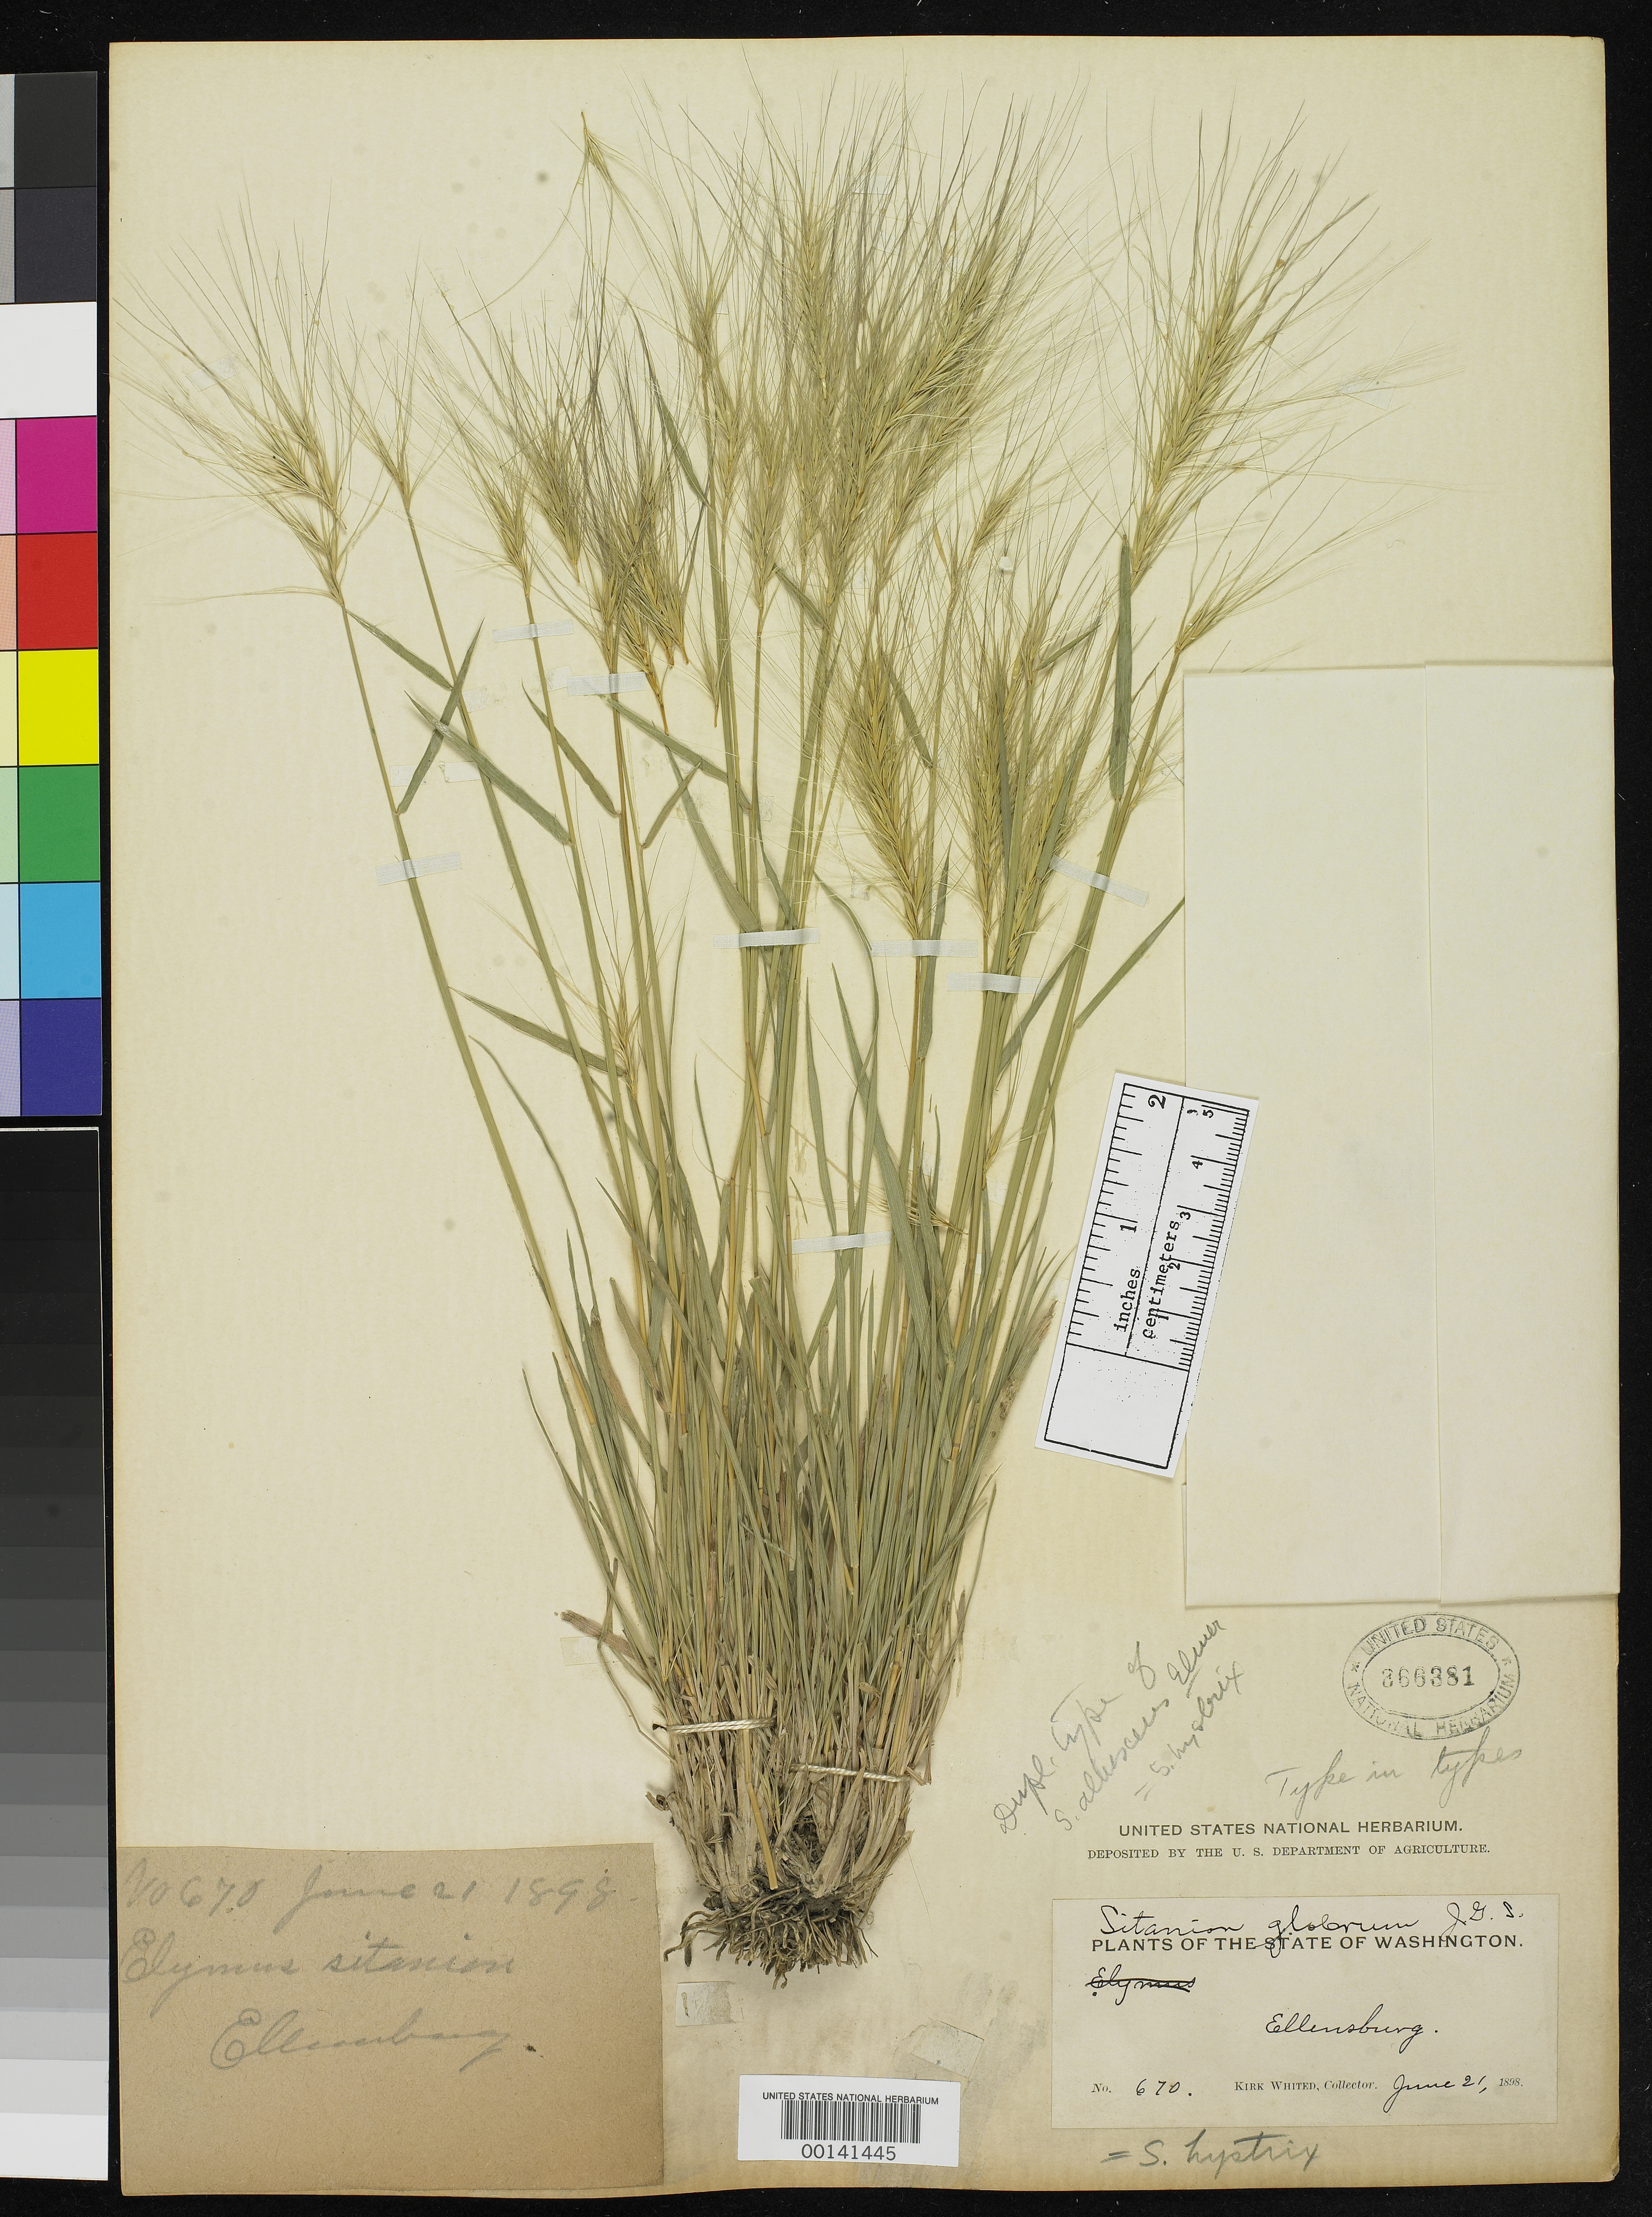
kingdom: Plantae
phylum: Tracheophyta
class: Liliopsida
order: Poales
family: Poaceae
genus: Sitanion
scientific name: Sitanion albescens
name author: Elmer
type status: Isotype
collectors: K. Whited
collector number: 670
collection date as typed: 21 Jun 1898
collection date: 1898-06-21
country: United States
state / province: Washington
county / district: Kittitas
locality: Valley N of Ellensburg.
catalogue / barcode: US 366381